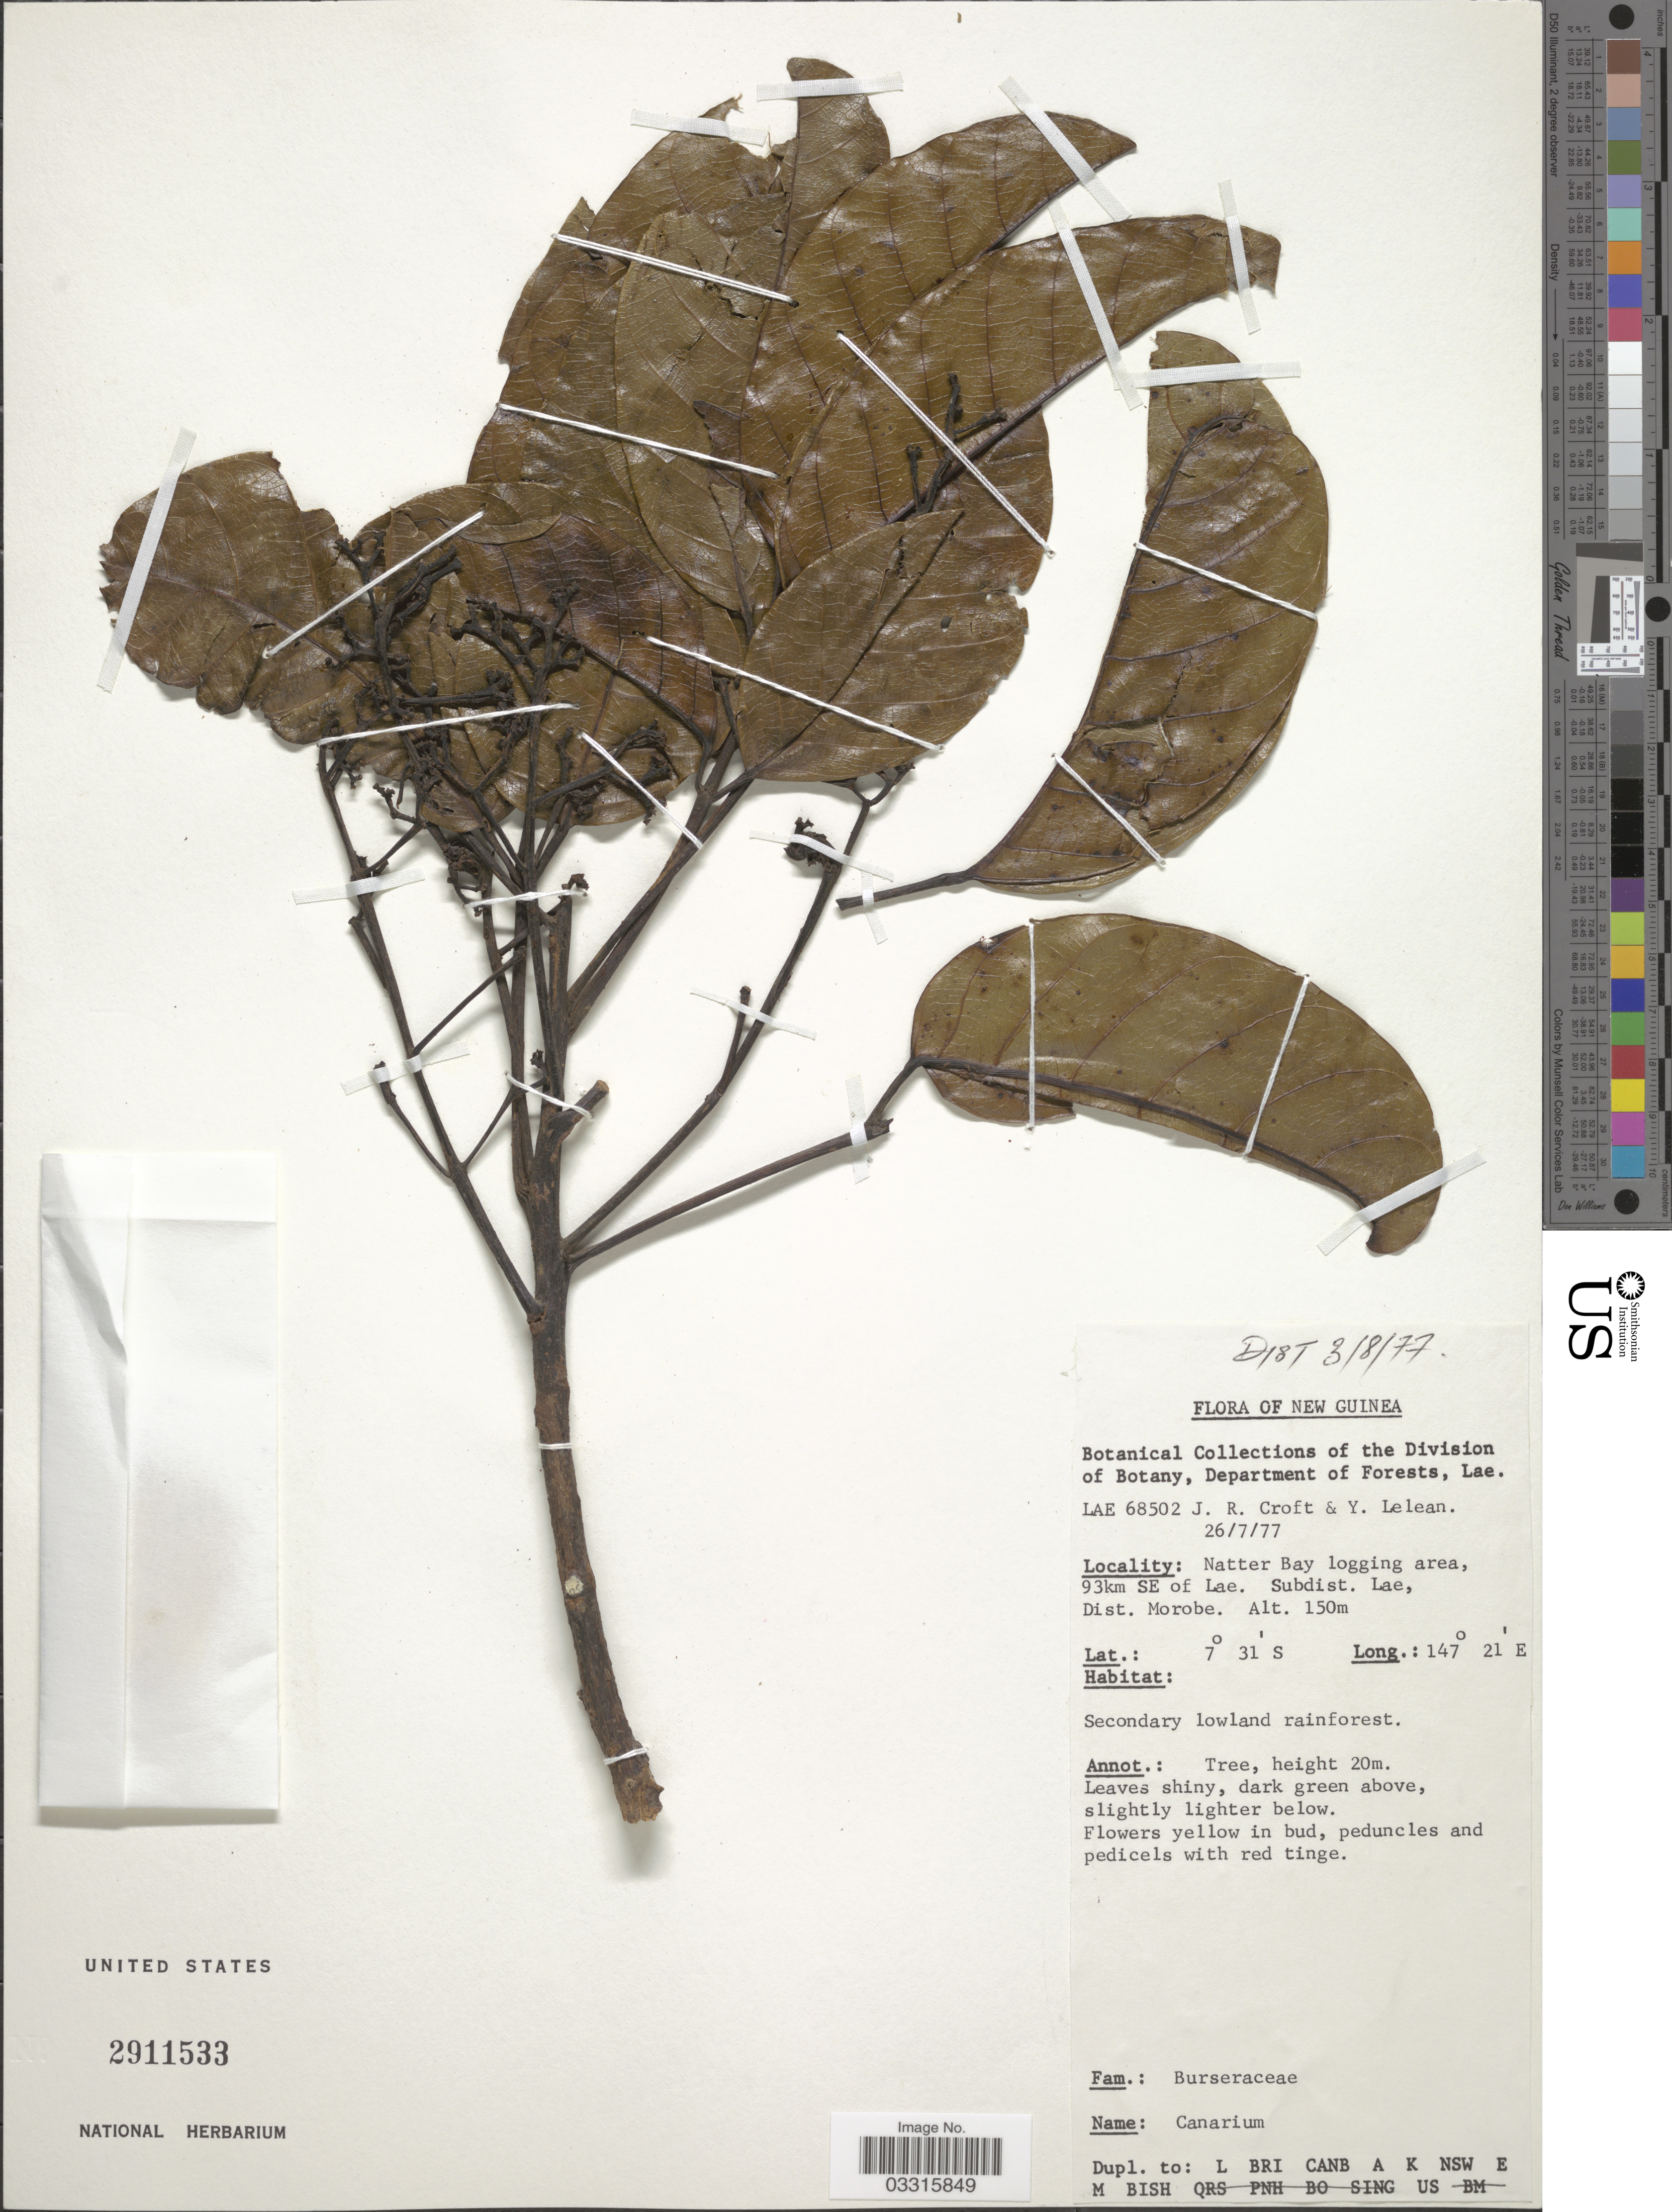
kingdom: Plantae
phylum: Tracheophyta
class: Magnoliopsida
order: Sapindales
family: Burseraceae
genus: Canarium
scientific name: Canarium sp.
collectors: J. R. Croft & Y. Lelean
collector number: LAE 68502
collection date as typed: Transcribed d/m/y: 26/7/77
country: Papua New Guinea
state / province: Morobe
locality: New Guinea. Natter Bay logging area, 93km SE of Lae. Subdist. Lae, Dist. Morobe.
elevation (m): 150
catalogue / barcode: US 2911533